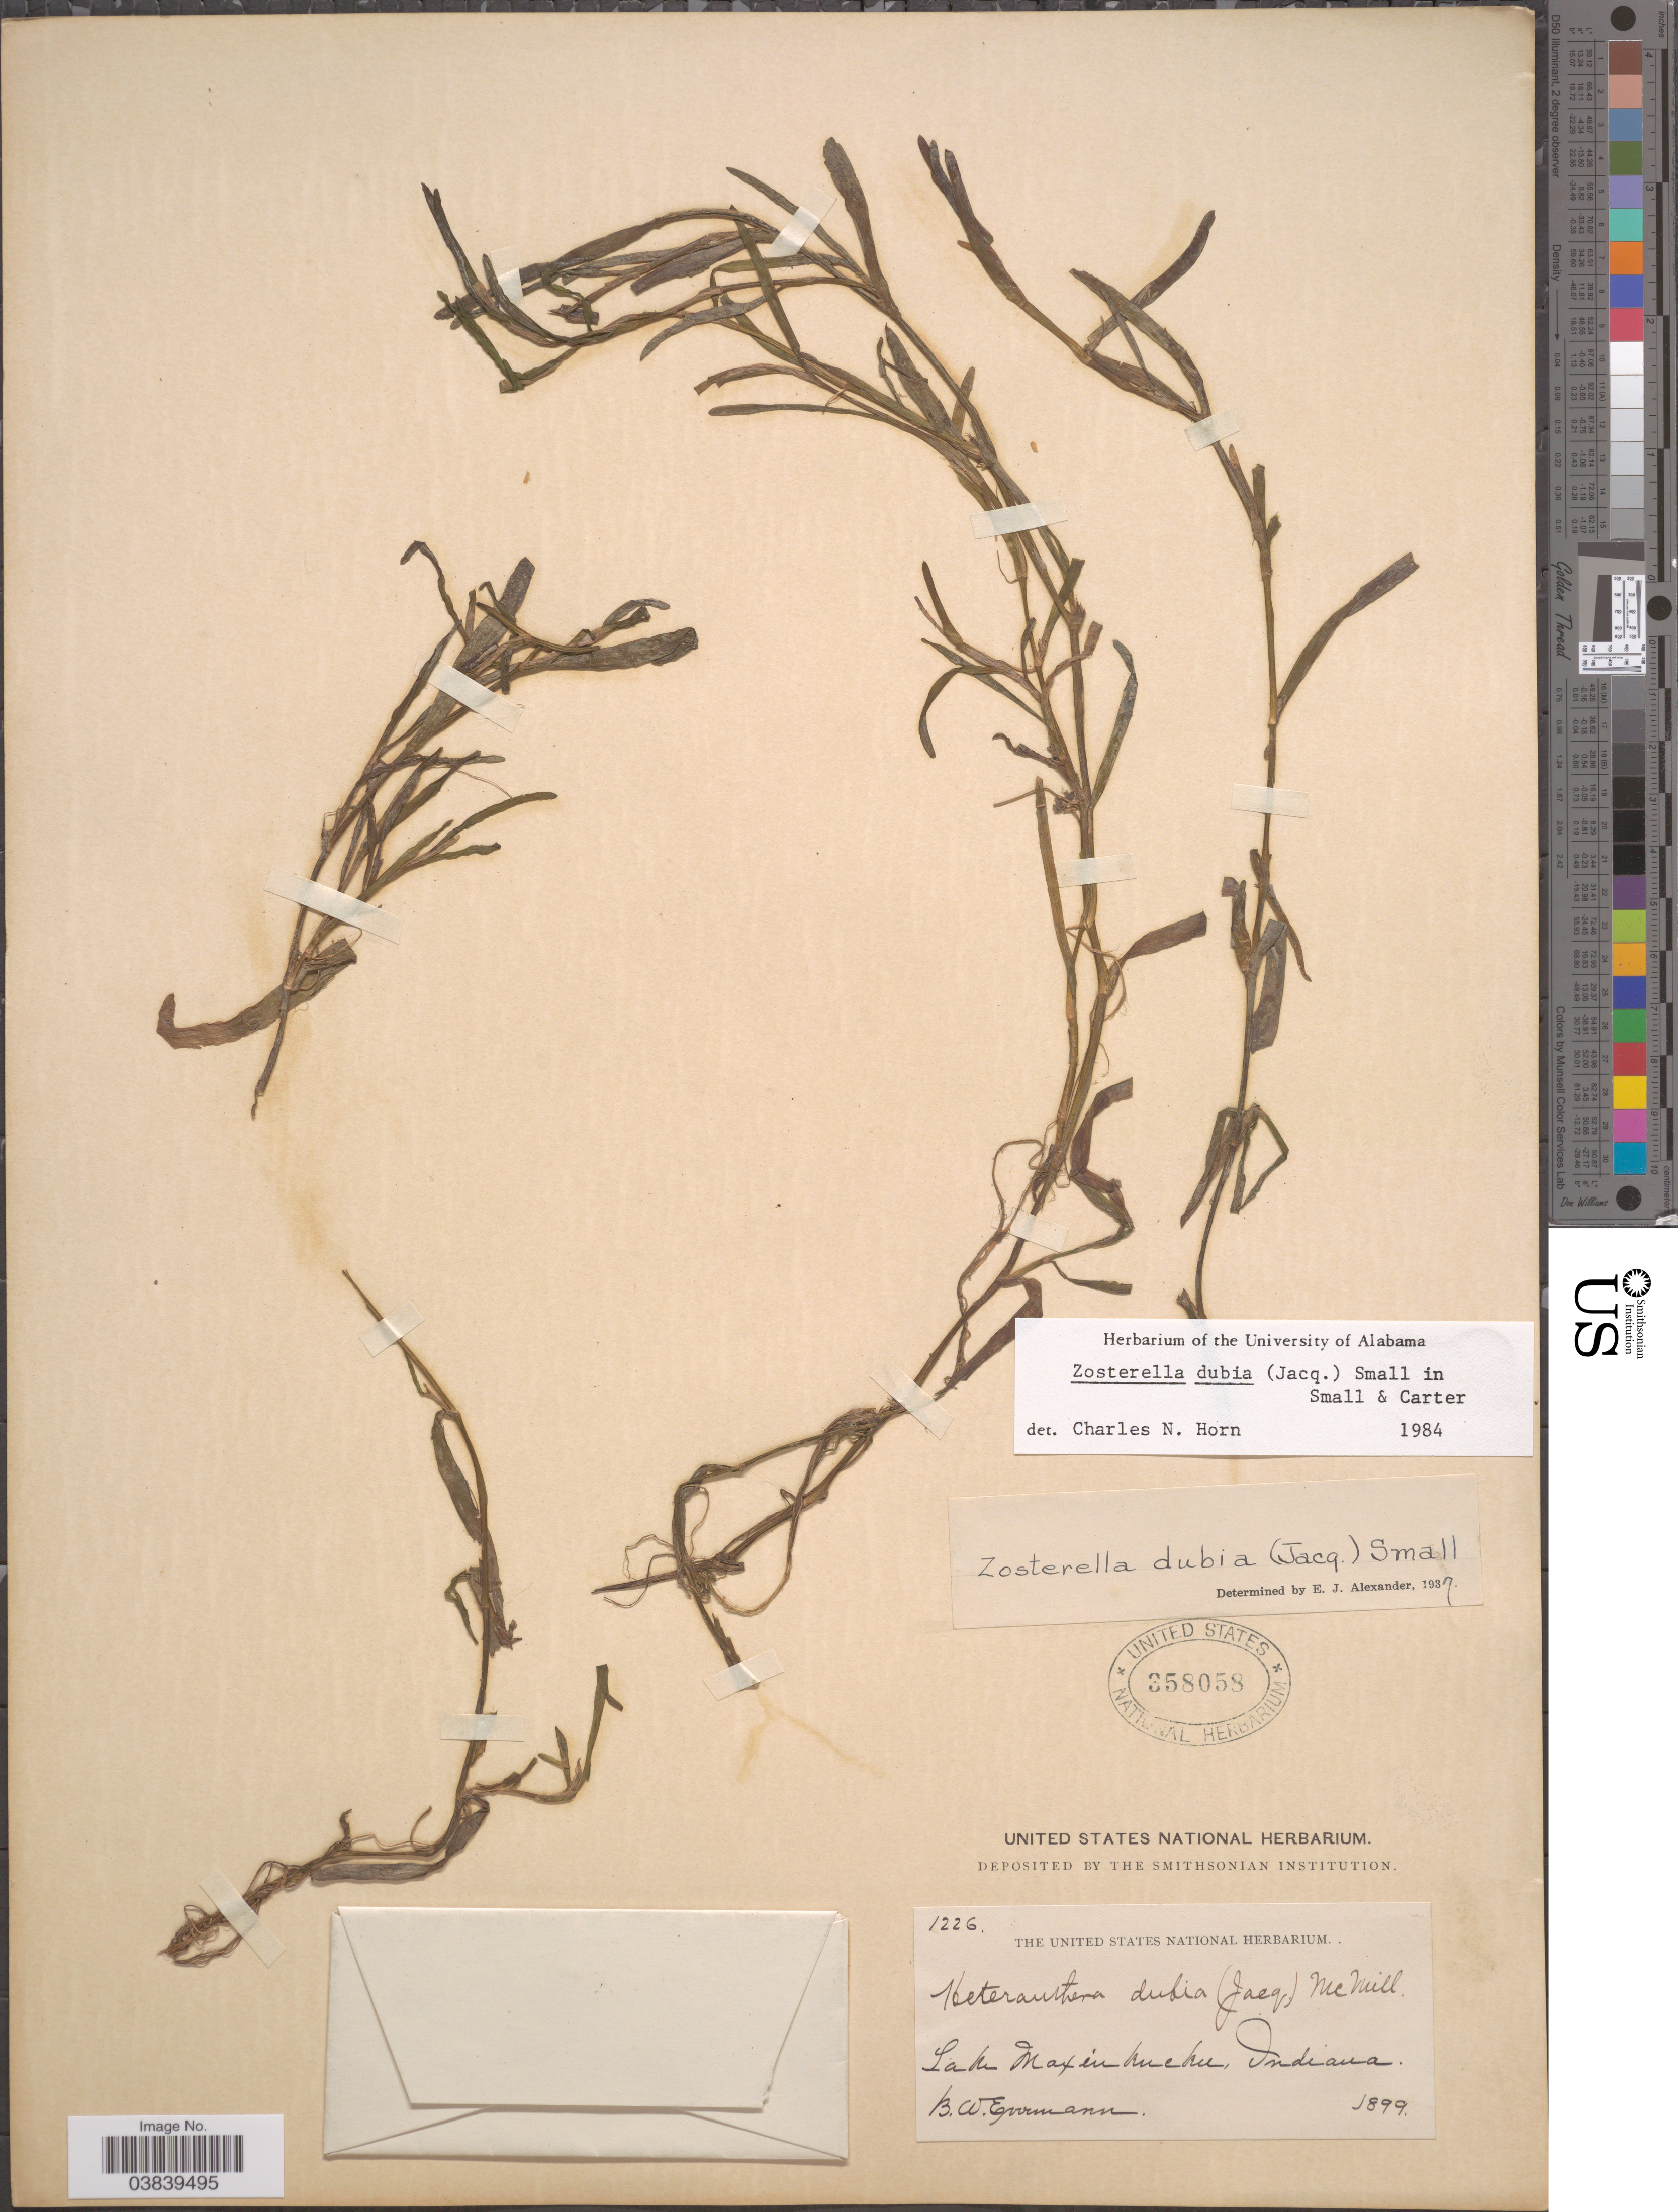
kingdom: Plantae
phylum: Tracheophyta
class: Liliopsida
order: Commelinales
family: Pontederiaceae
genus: Heteranthera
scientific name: Heteranthera dubia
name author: (Jacq.) MacMill.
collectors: B. W. Evermann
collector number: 1226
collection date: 1899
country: United States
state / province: Indiana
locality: Lake Maxinkuckee.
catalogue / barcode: US 358058